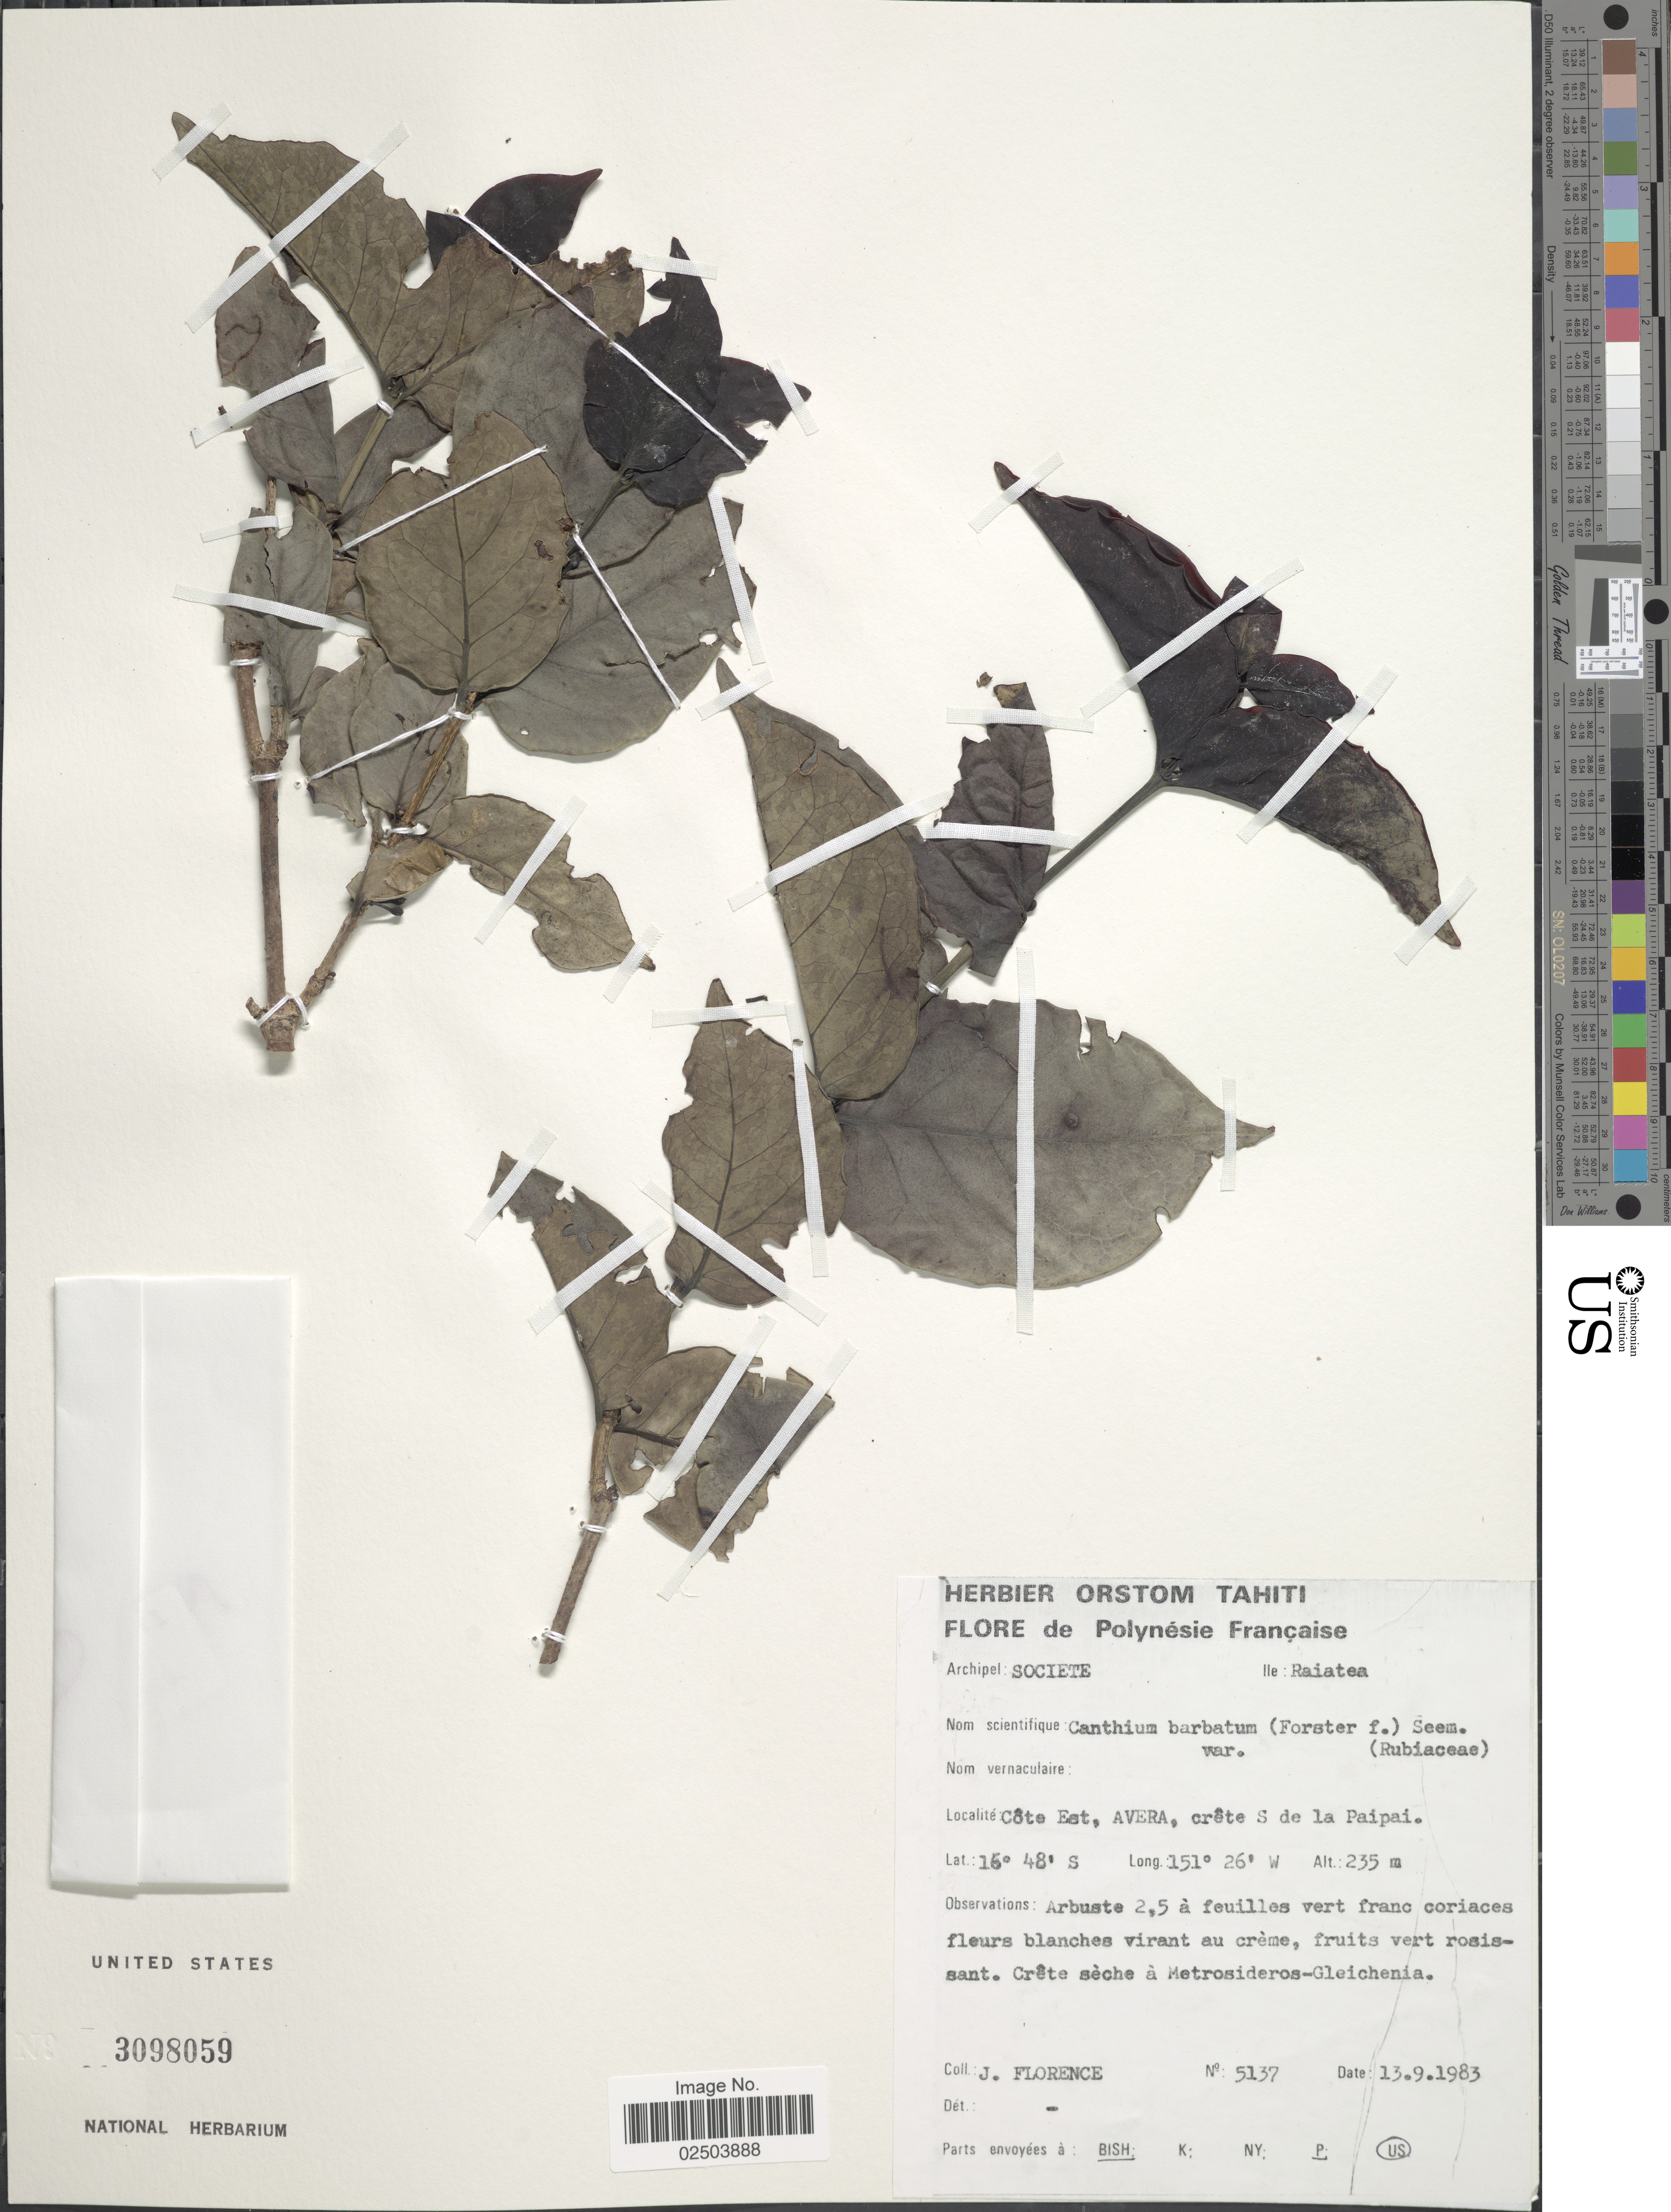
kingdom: Plantae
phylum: Tracheophyta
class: Magnoliopsida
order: Gentianales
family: Rubiaceae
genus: Cyclophyllum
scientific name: Cyclophyllum barbatum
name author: (G. Forst.) N. Hallé & J. Florence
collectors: J. Florence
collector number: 5137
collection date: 1983-09-13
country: French Polynesia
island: Raiatea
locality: Archipel: Societe, Ile: Raiatea. Cote Est, Avera, crete S de la Paipai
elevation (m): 235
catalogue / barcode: US 3098059